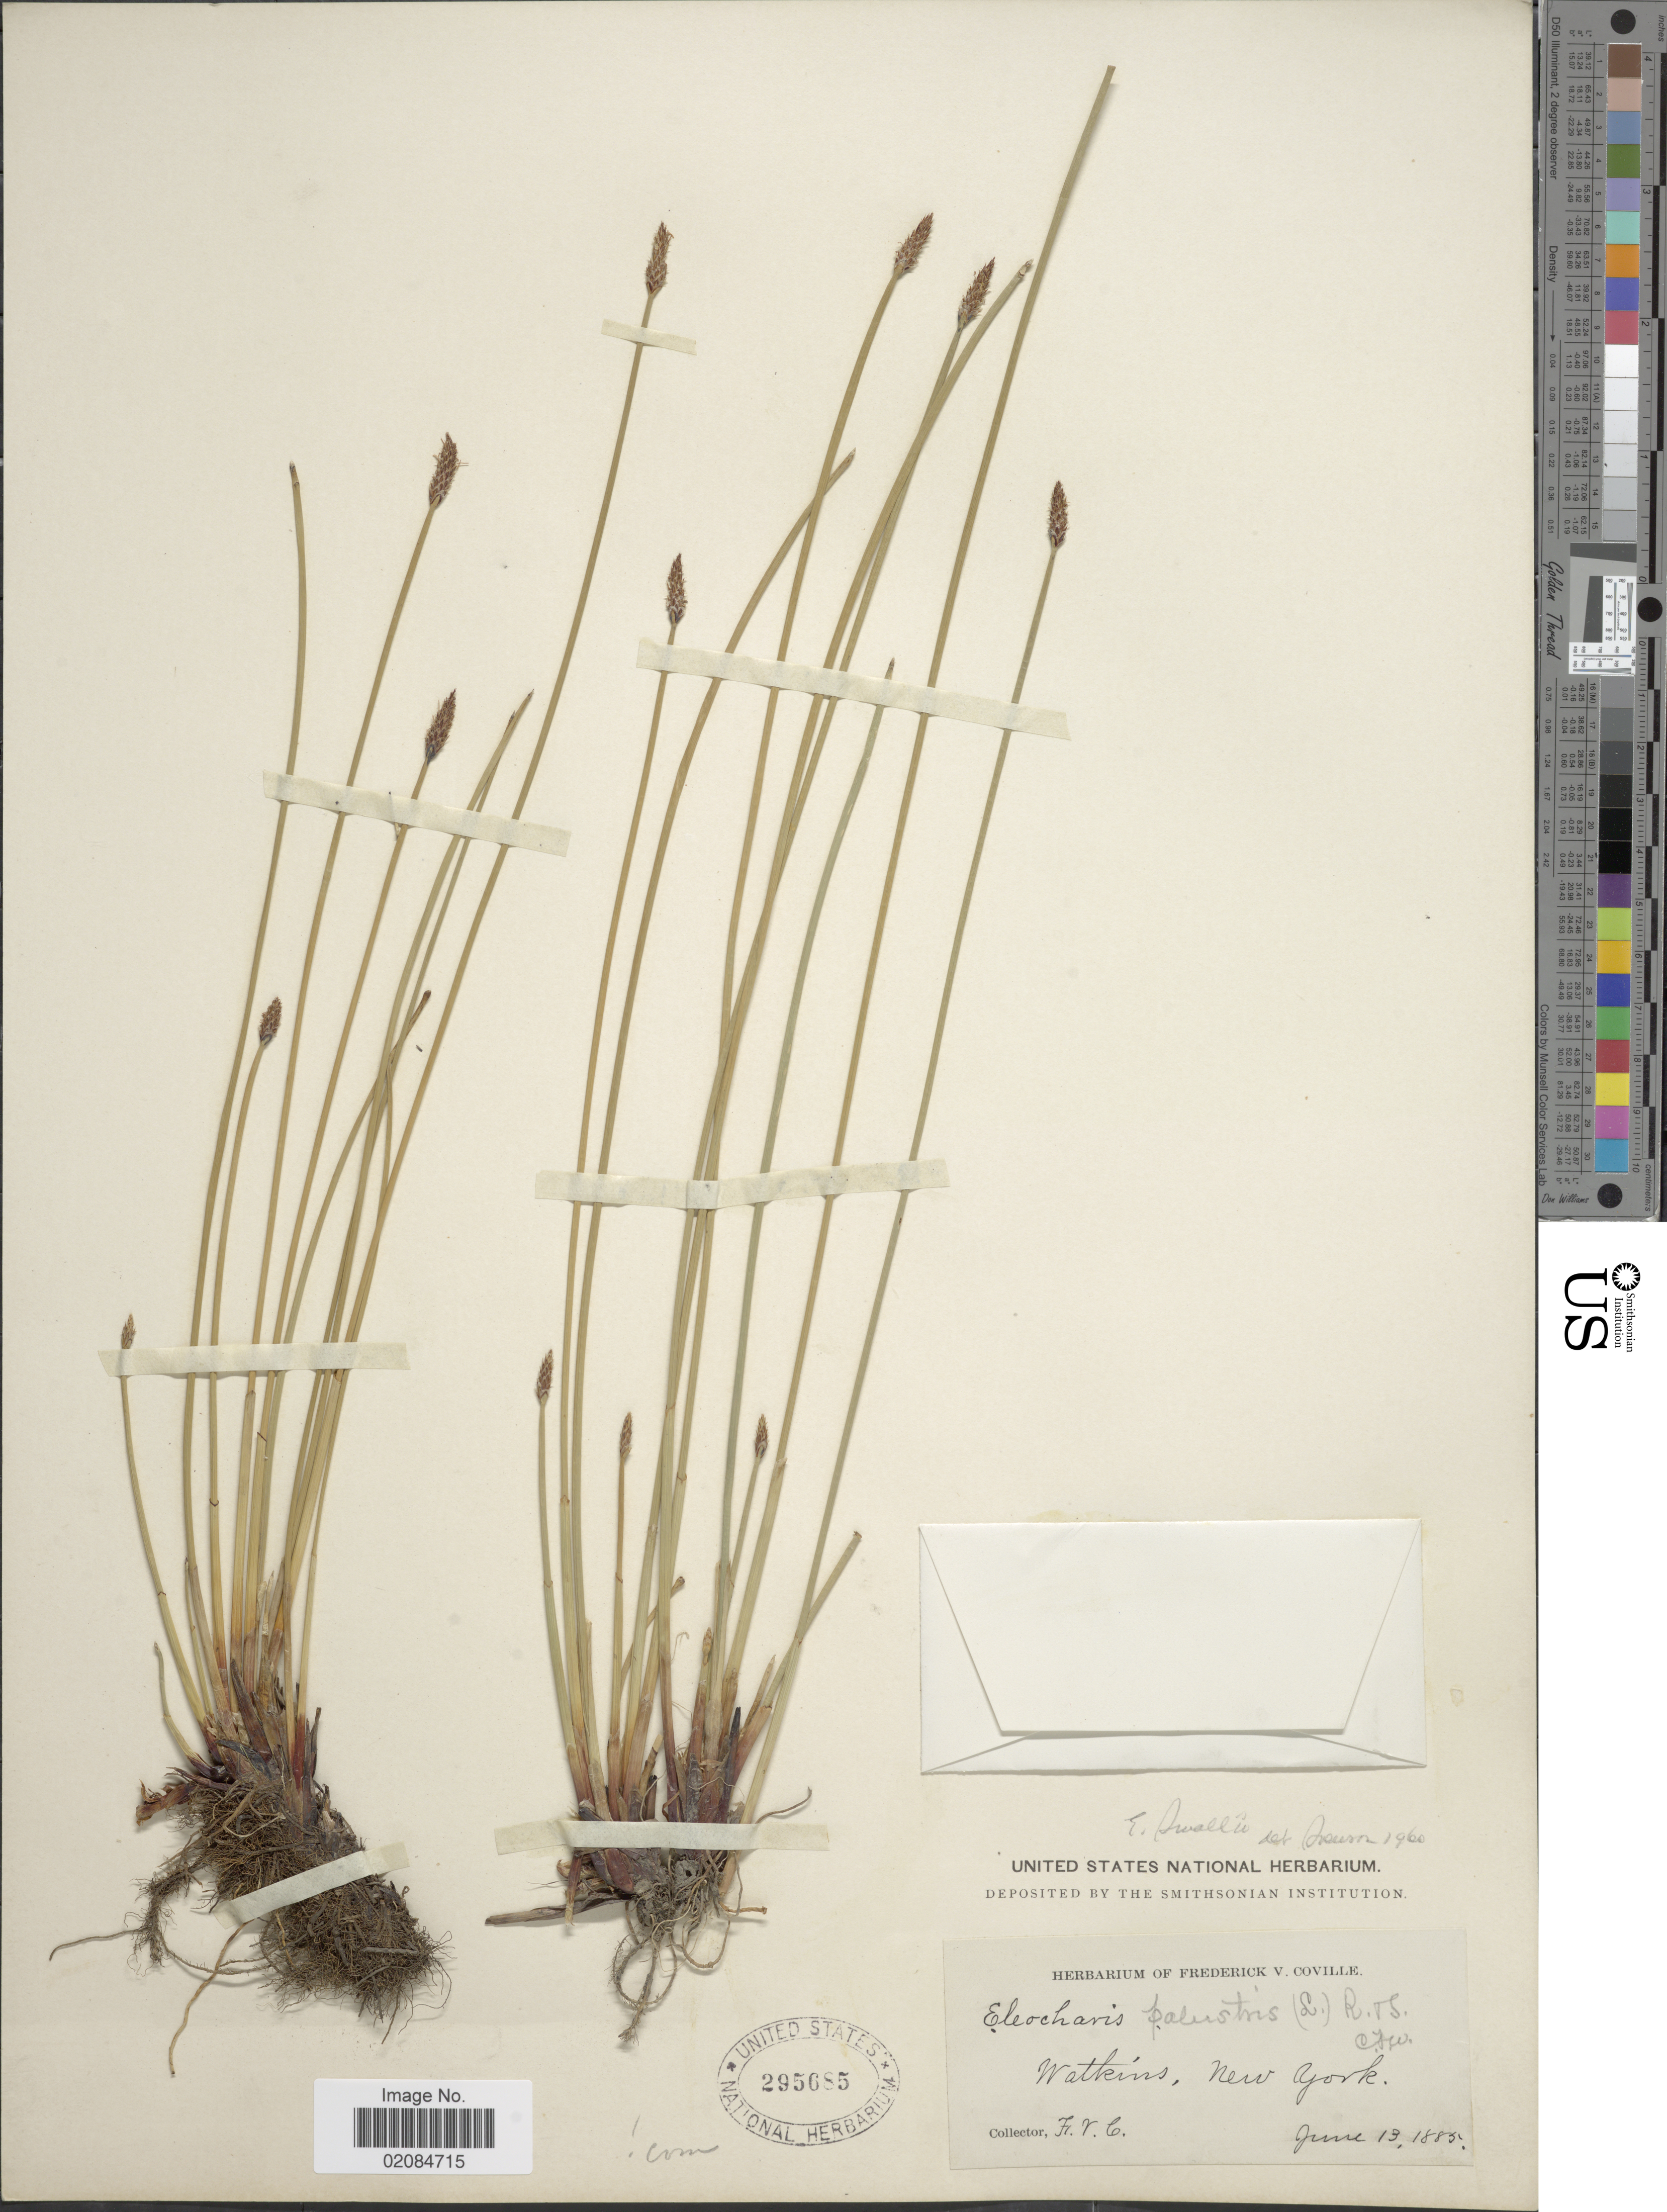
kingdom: Plantae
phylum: Tracheophyta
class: Liliopsida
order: Poales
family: Cyperaceae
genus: Eleocharis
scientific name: Eleocharis palustris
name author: (L.) Roem. & Schult.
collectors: F. V. Coville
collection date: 1885-06-13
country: United States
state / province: New York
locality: Watkins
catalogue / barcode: US 295685